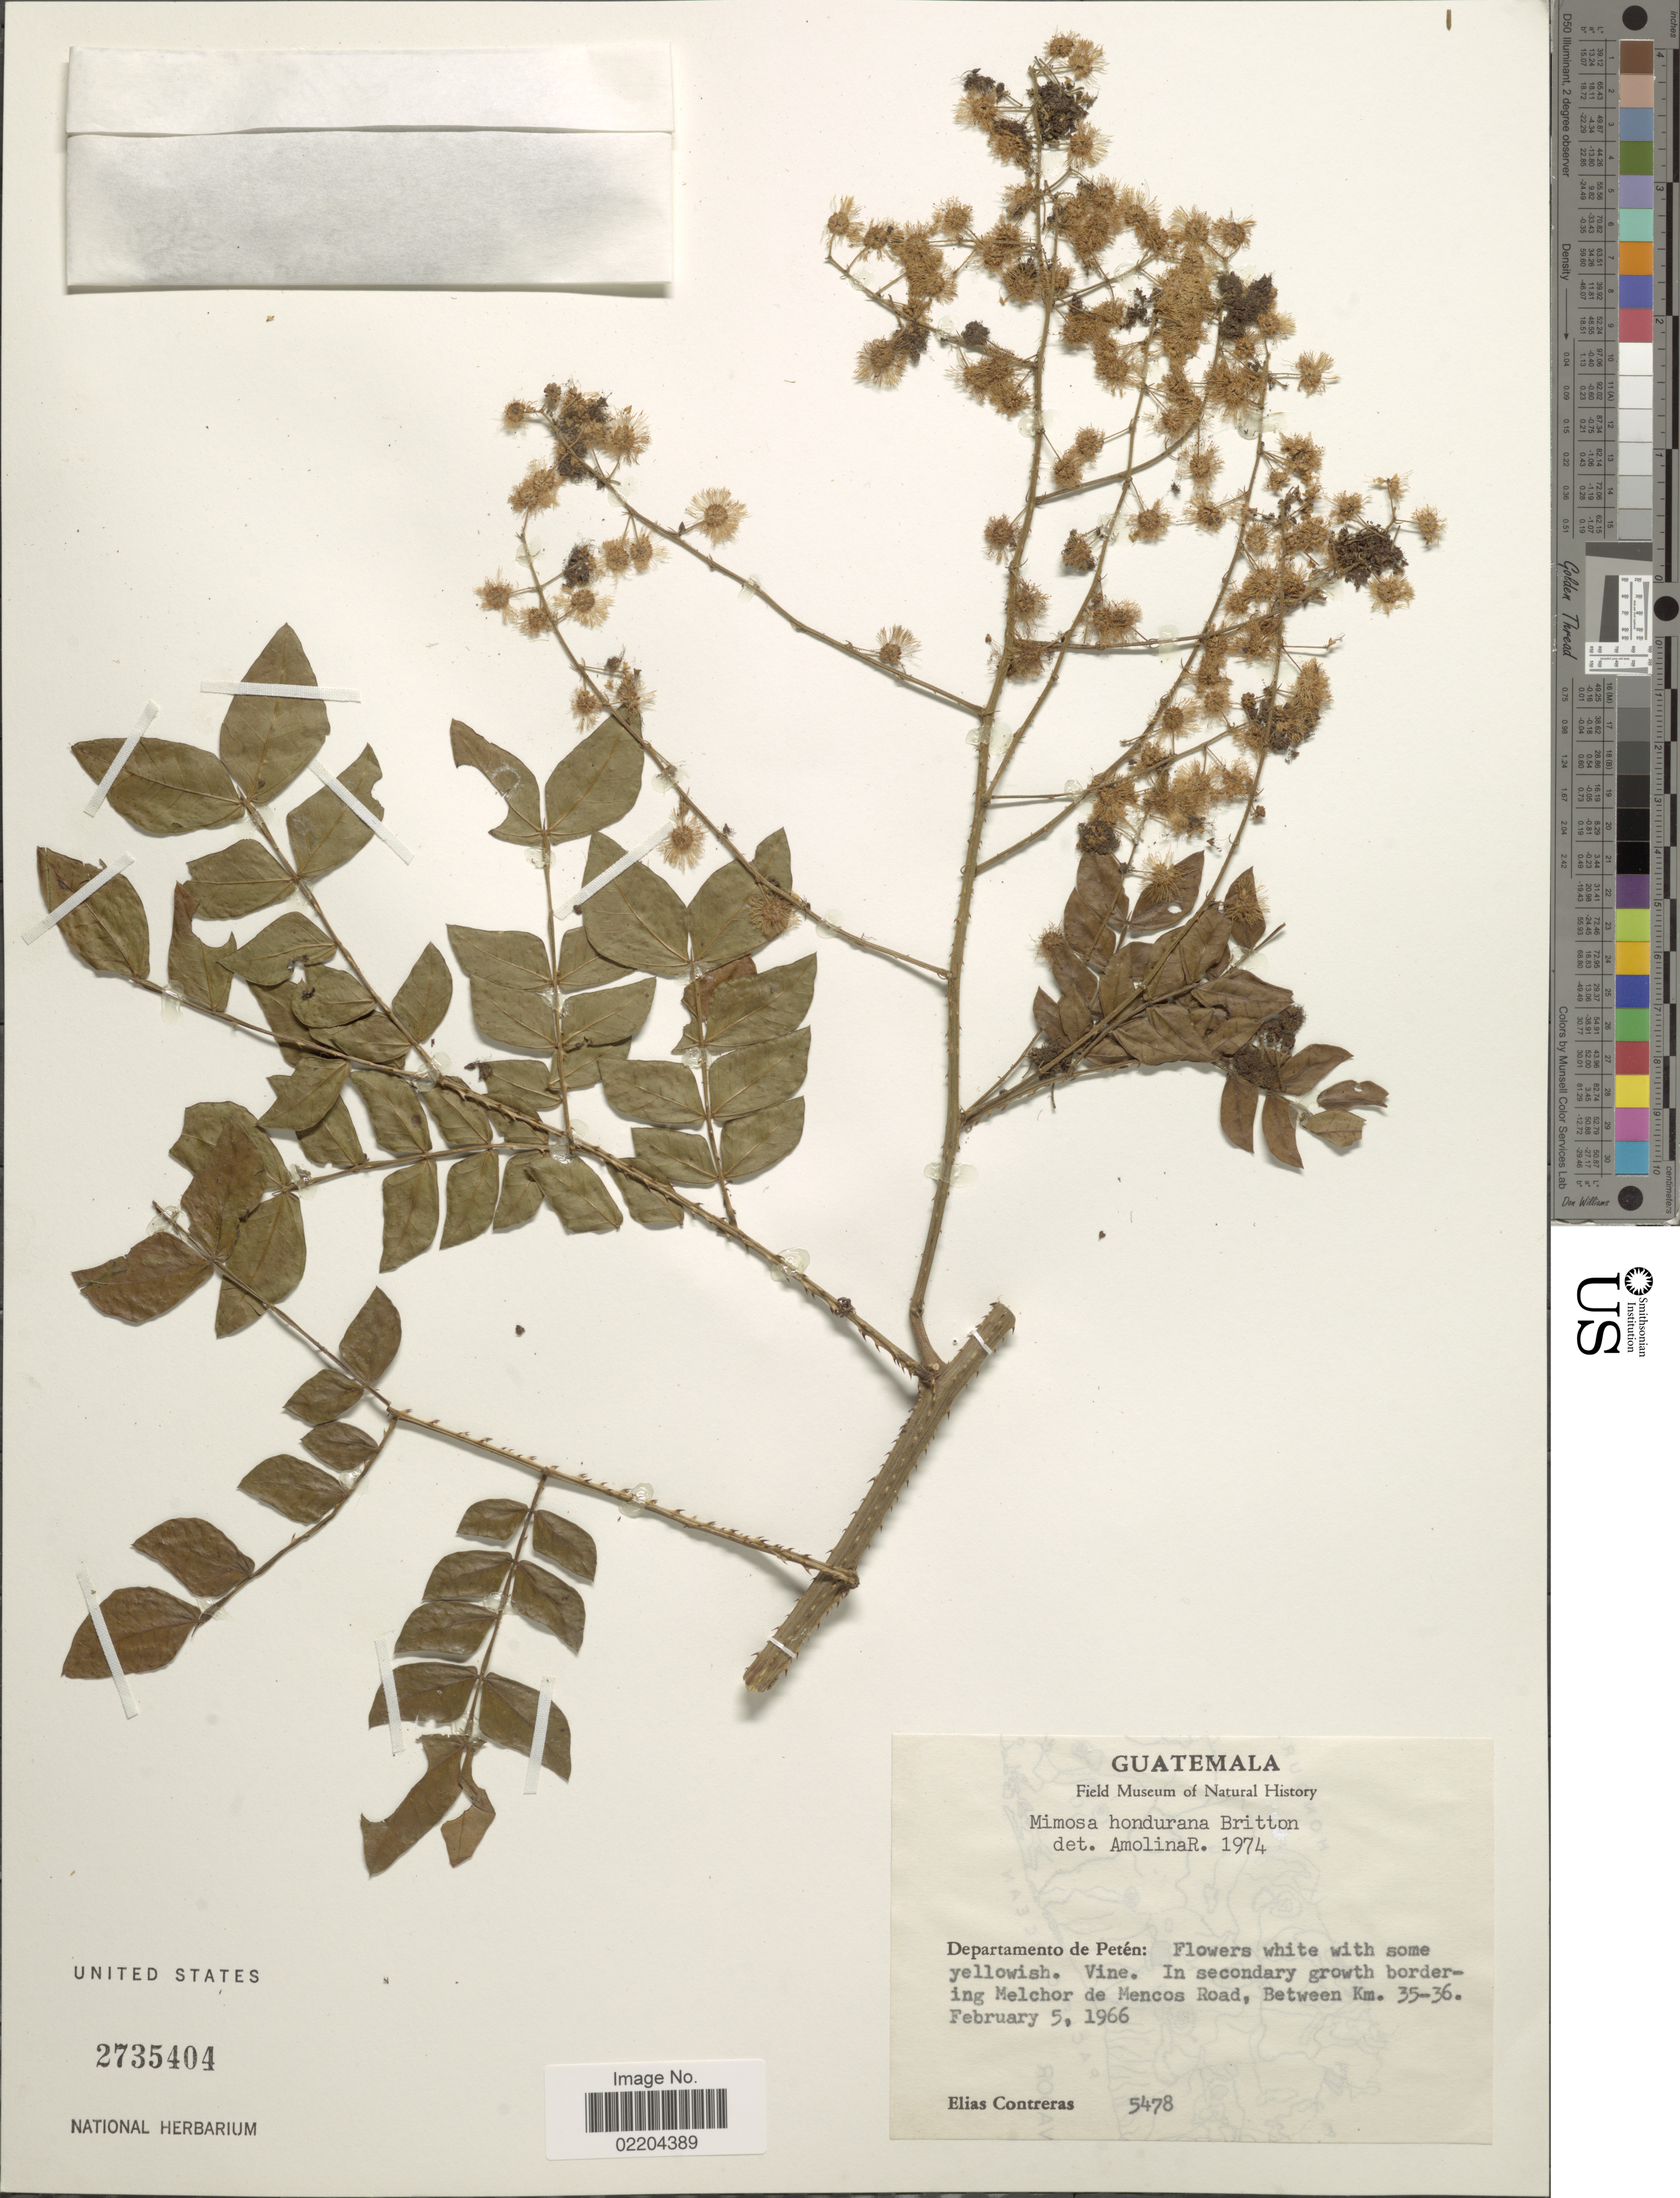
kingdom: Plantae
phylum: Tracheophyta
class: Magnoliopsida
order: Fabales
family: Fabaceae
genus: Mimosa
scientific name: Mimosa hondurana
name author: Britton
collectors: E. Contreras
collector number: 5478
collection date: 1966-02-05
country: Guatemala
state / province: El Petén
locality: Departamento de Peten. In secondary growth bordering Melchor de Mencos Road, Between Km.35-36.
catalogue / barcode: US 2735404